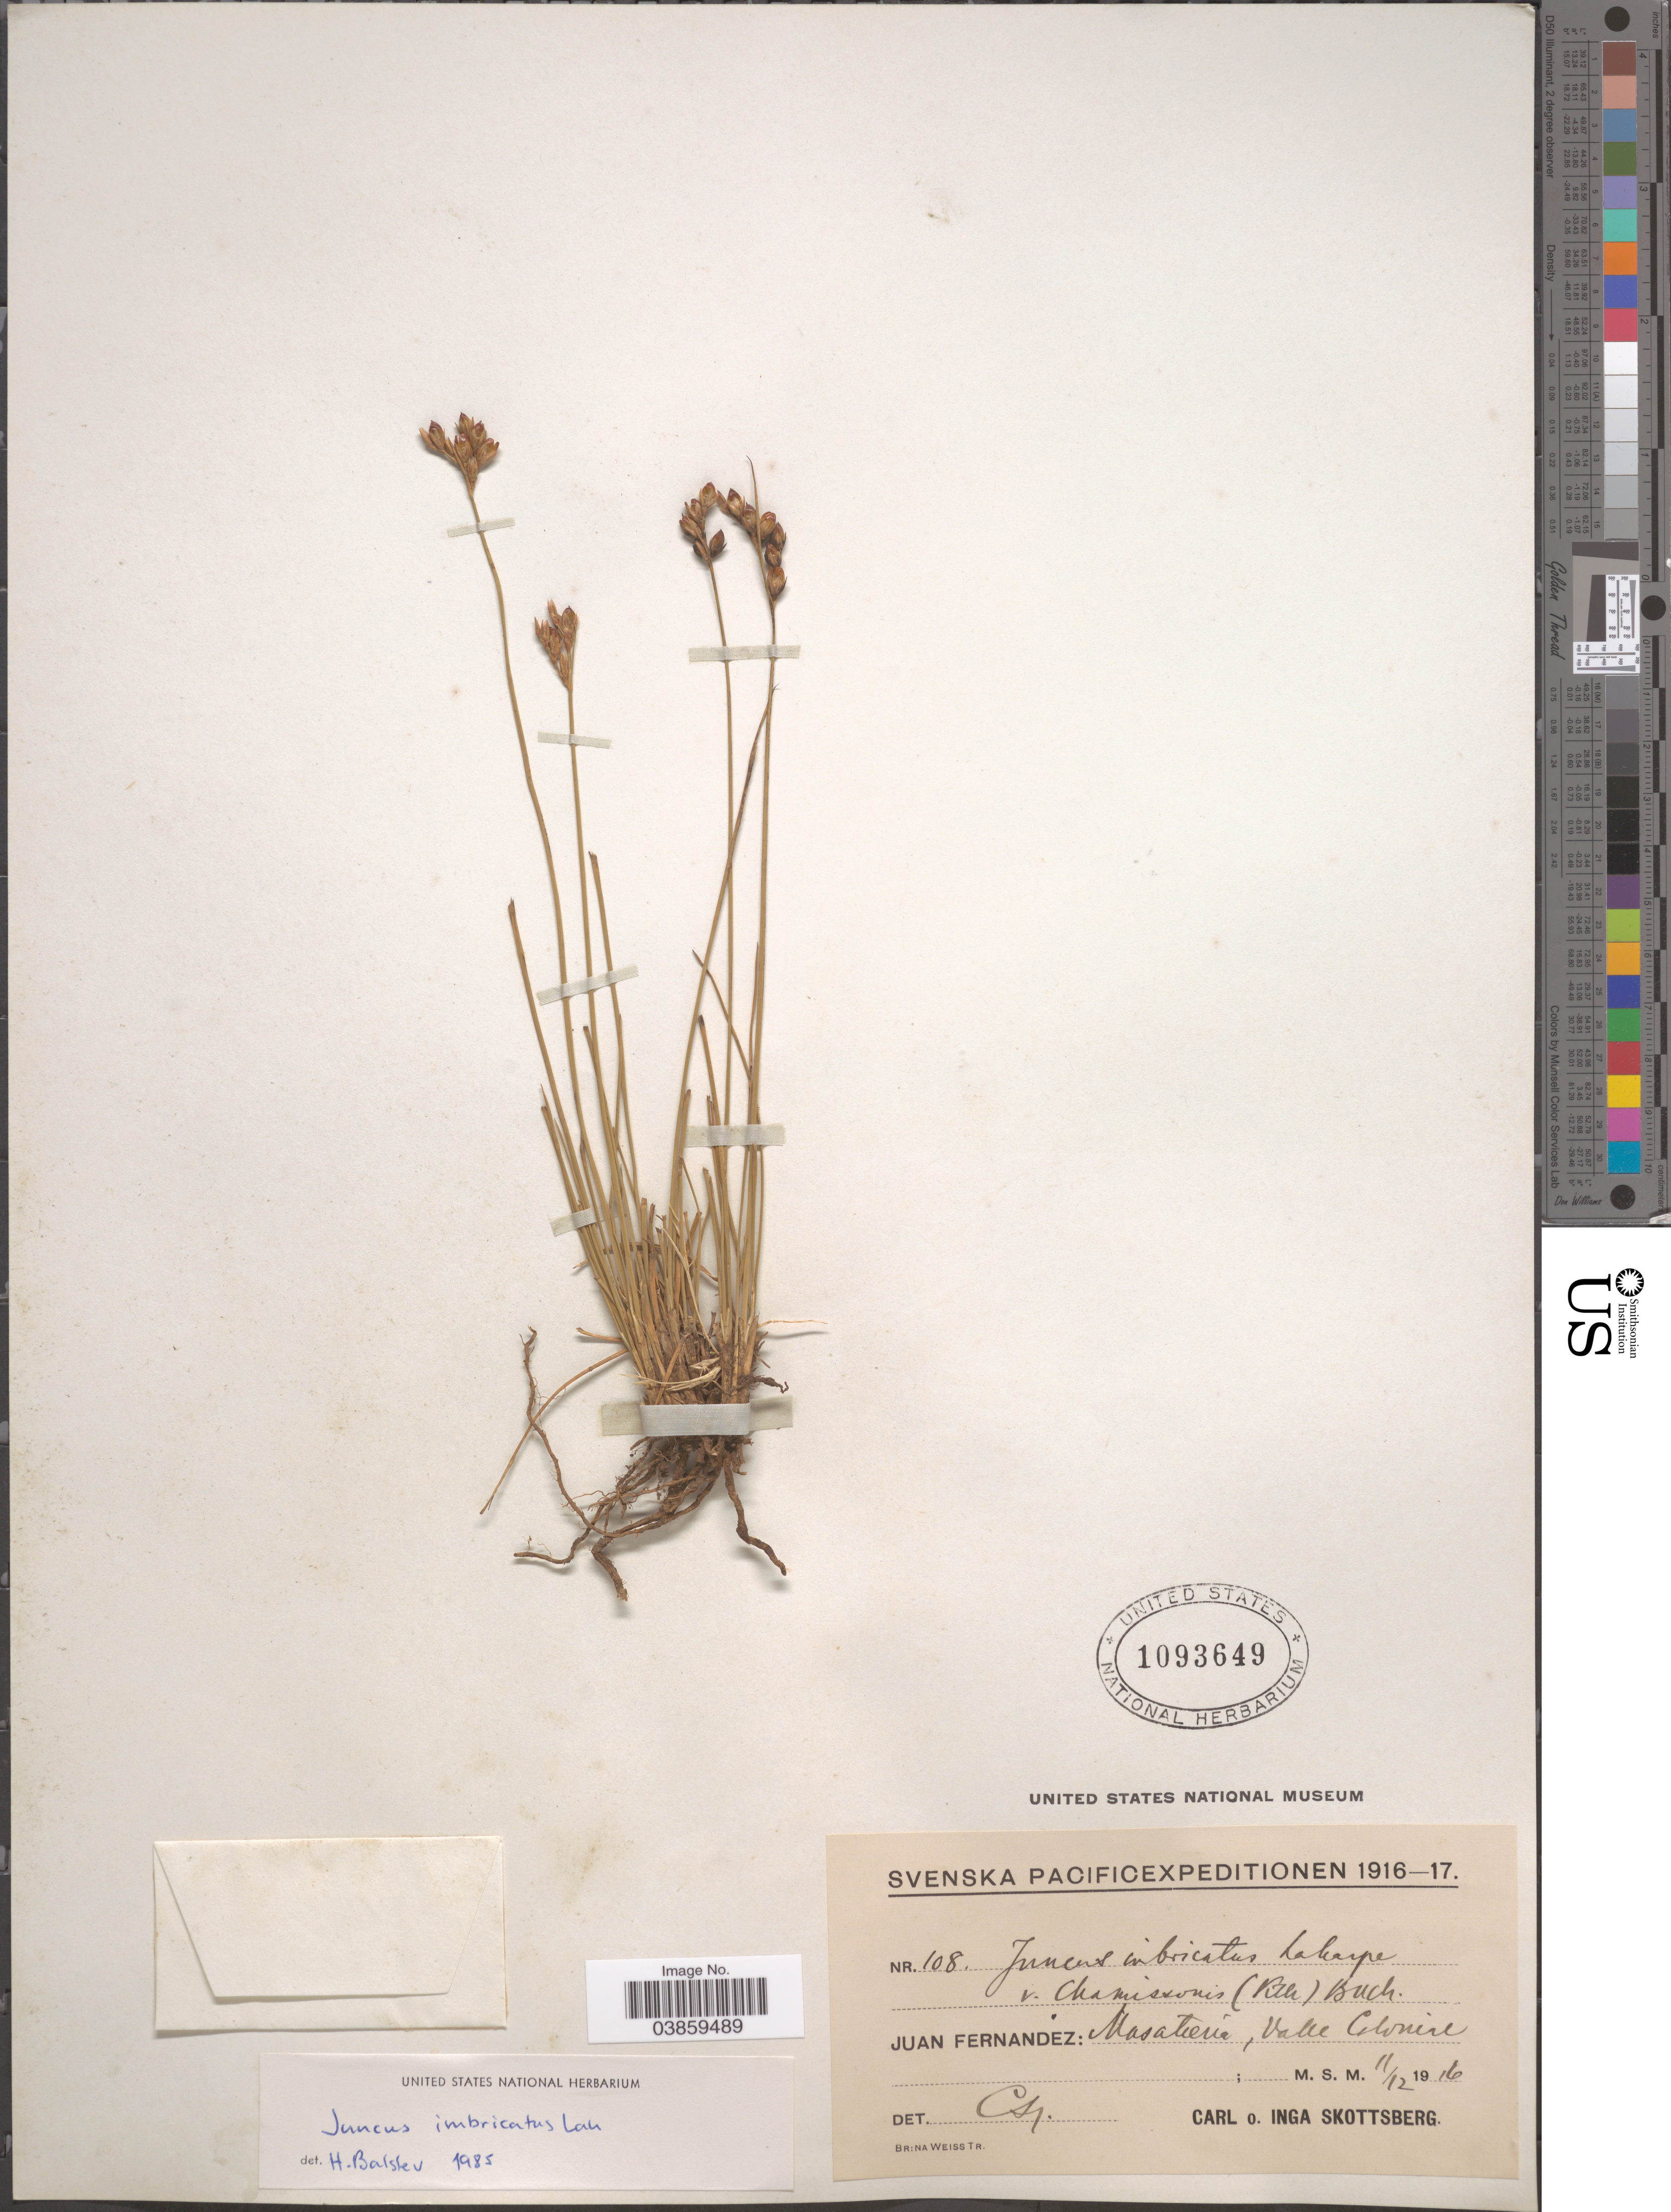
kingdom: Plantae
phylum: Tracheophyta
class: Liliopsida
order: Poales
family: Juncaceae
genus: Juncus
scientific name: Juncus imbricatus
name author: Laharpe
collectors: C. Skottsberg & I. Skottsberg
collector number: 108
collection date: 1916-12-11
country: Chile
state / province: Valparaíso (V)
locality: Juan Fernandez: Masatierra, Valle Colonial.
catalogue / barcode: US 1093649